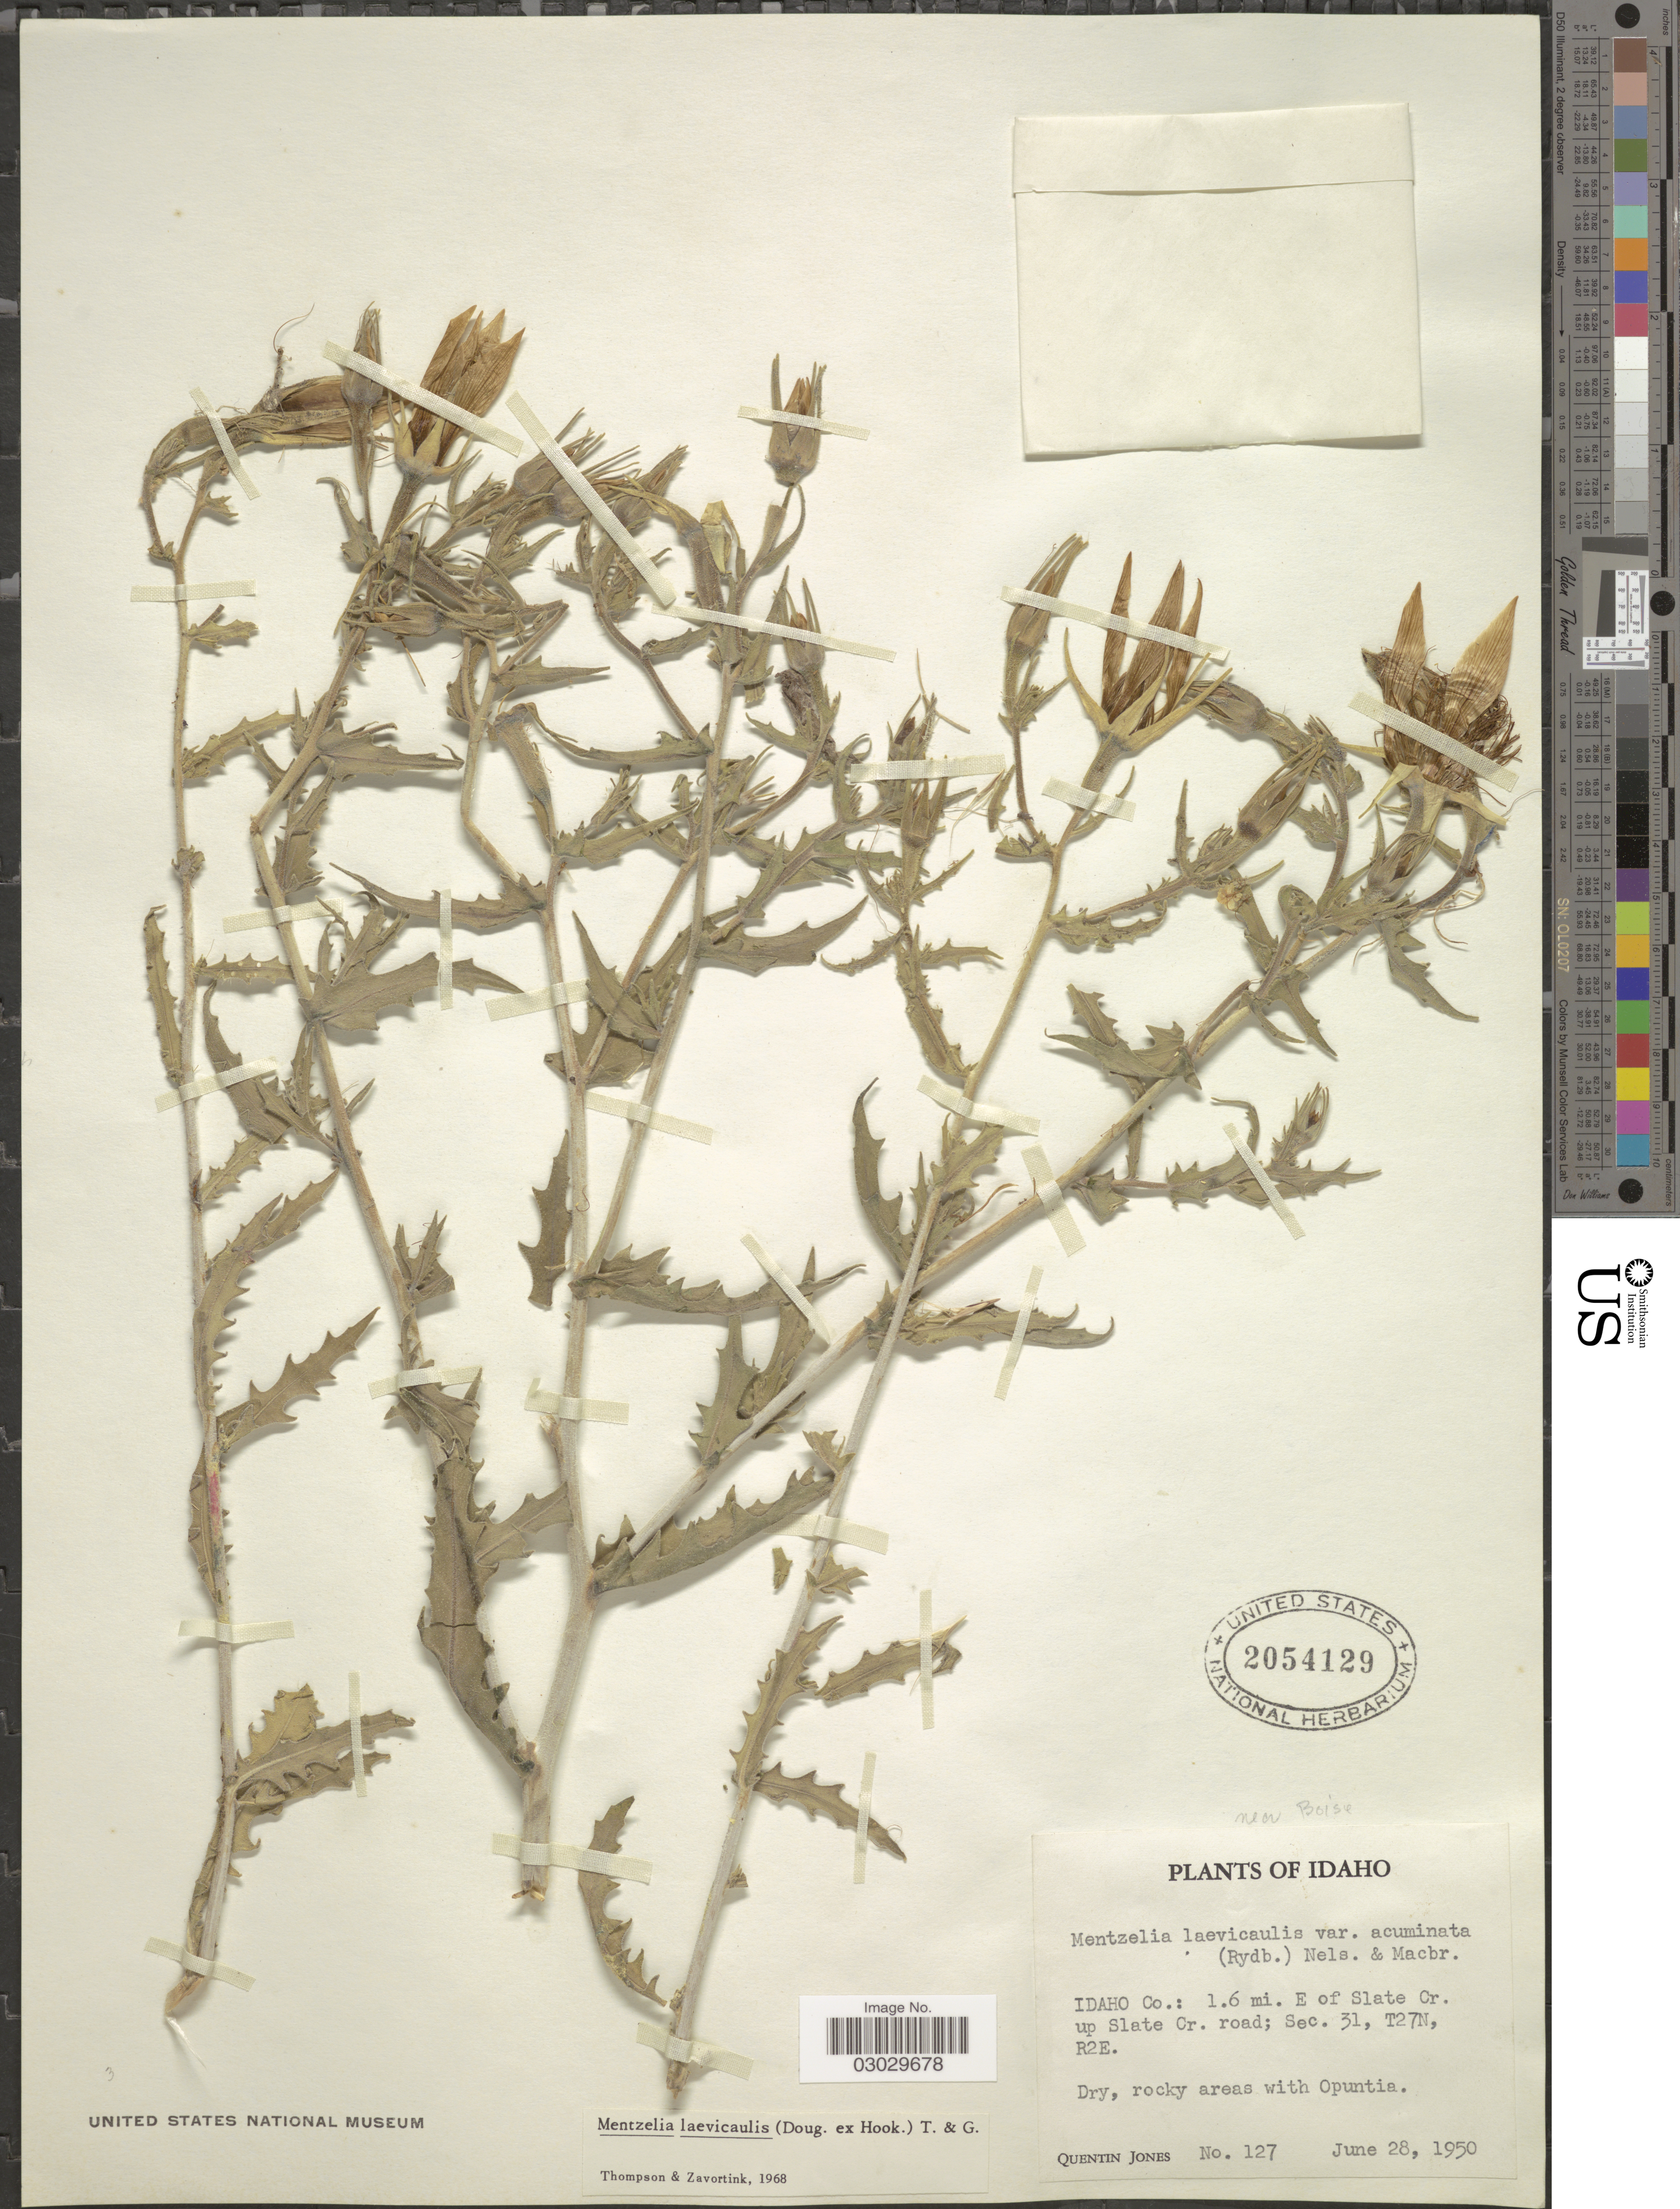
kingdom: Plantae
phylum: Tracheophyta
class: Magnoliopsida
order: Cornales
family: Loasaceae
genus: Mentzelia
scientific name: Mentzelia laevicaulis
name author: (Douglas ex Hook.) Torr. & A. Gray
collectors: Q. Jones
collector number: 127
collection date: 1950-06-28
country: United States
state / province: Idaho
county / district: Idaho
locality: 1.6 mi. E of Slate Cr. up Slate Cr. road; Sec. 31, T27N, R2E., near Boise.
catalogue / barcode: US 2054129